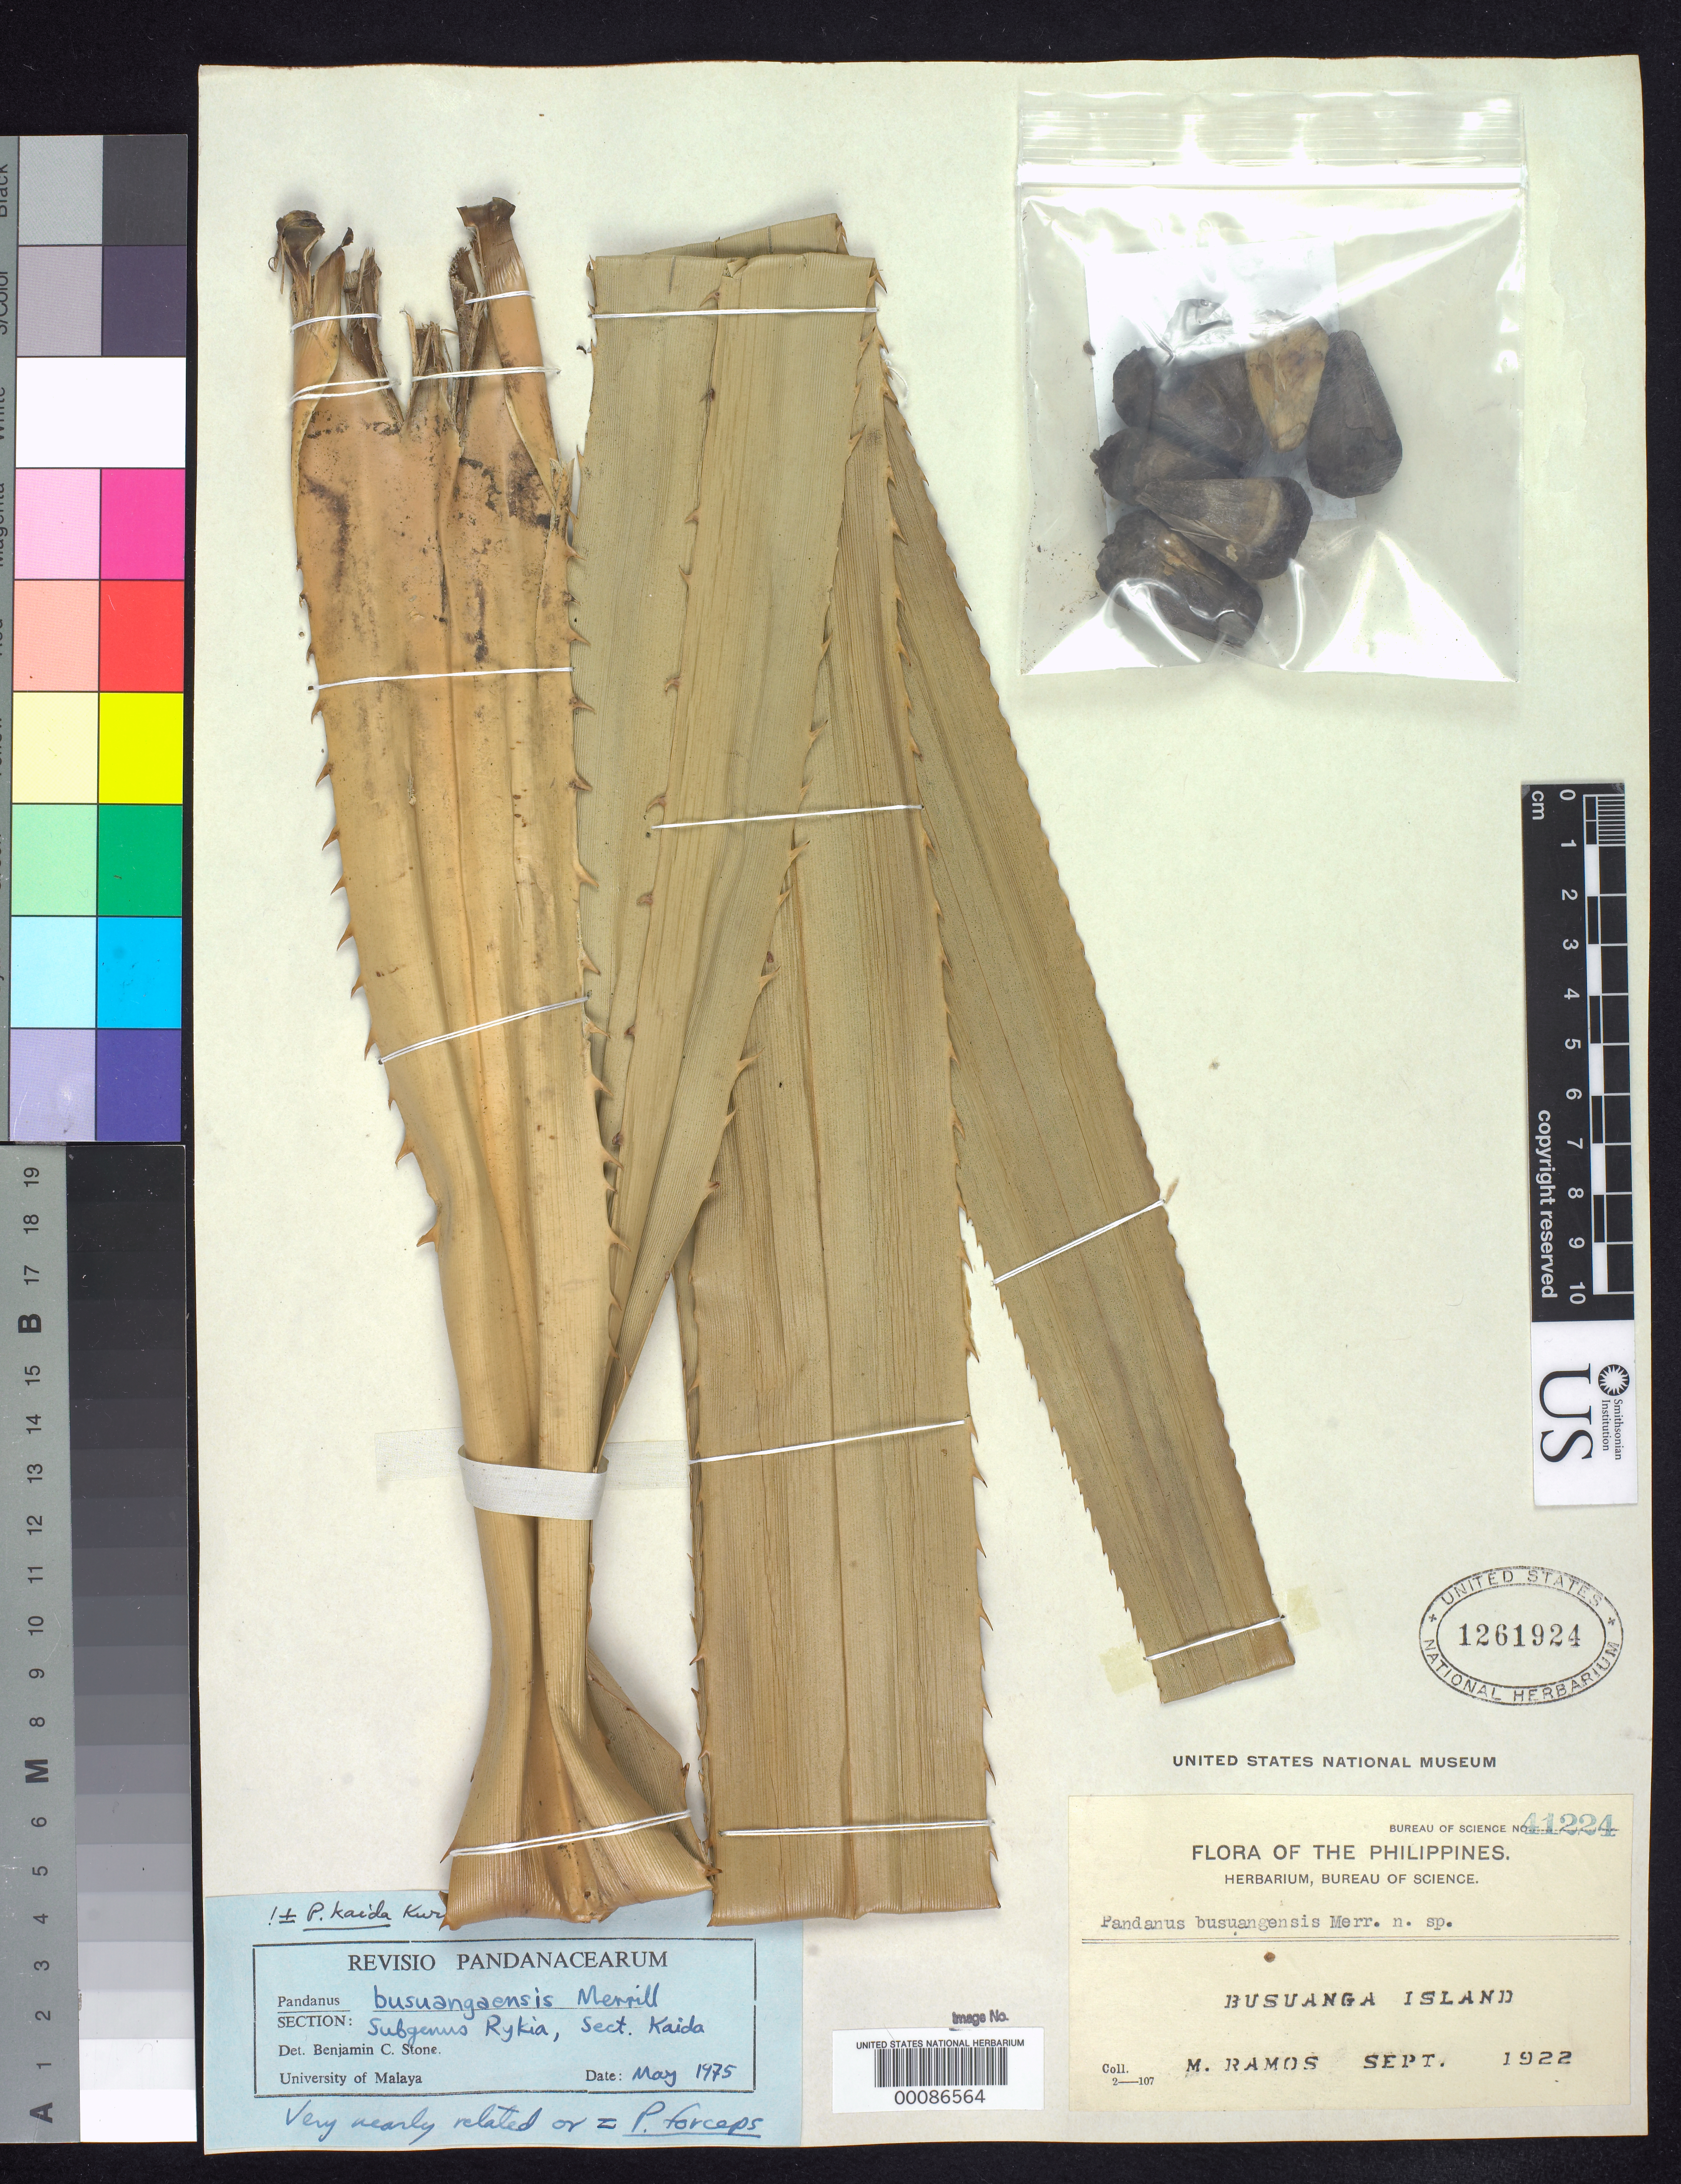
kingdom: Plantae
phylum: Tracheophyta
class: Liliopsida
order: Pandanales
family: Pandanaceae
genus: Pandanus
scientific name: Pandanus busuanagensis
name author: Merr.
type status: Isotype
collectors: M. Ramos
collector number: Bur. Sci. 41224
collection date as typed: Sep 1922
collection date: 1922-09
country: Philippines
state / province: Mimaropa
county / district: Palawan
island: Busuanga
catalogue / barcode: US 1261924